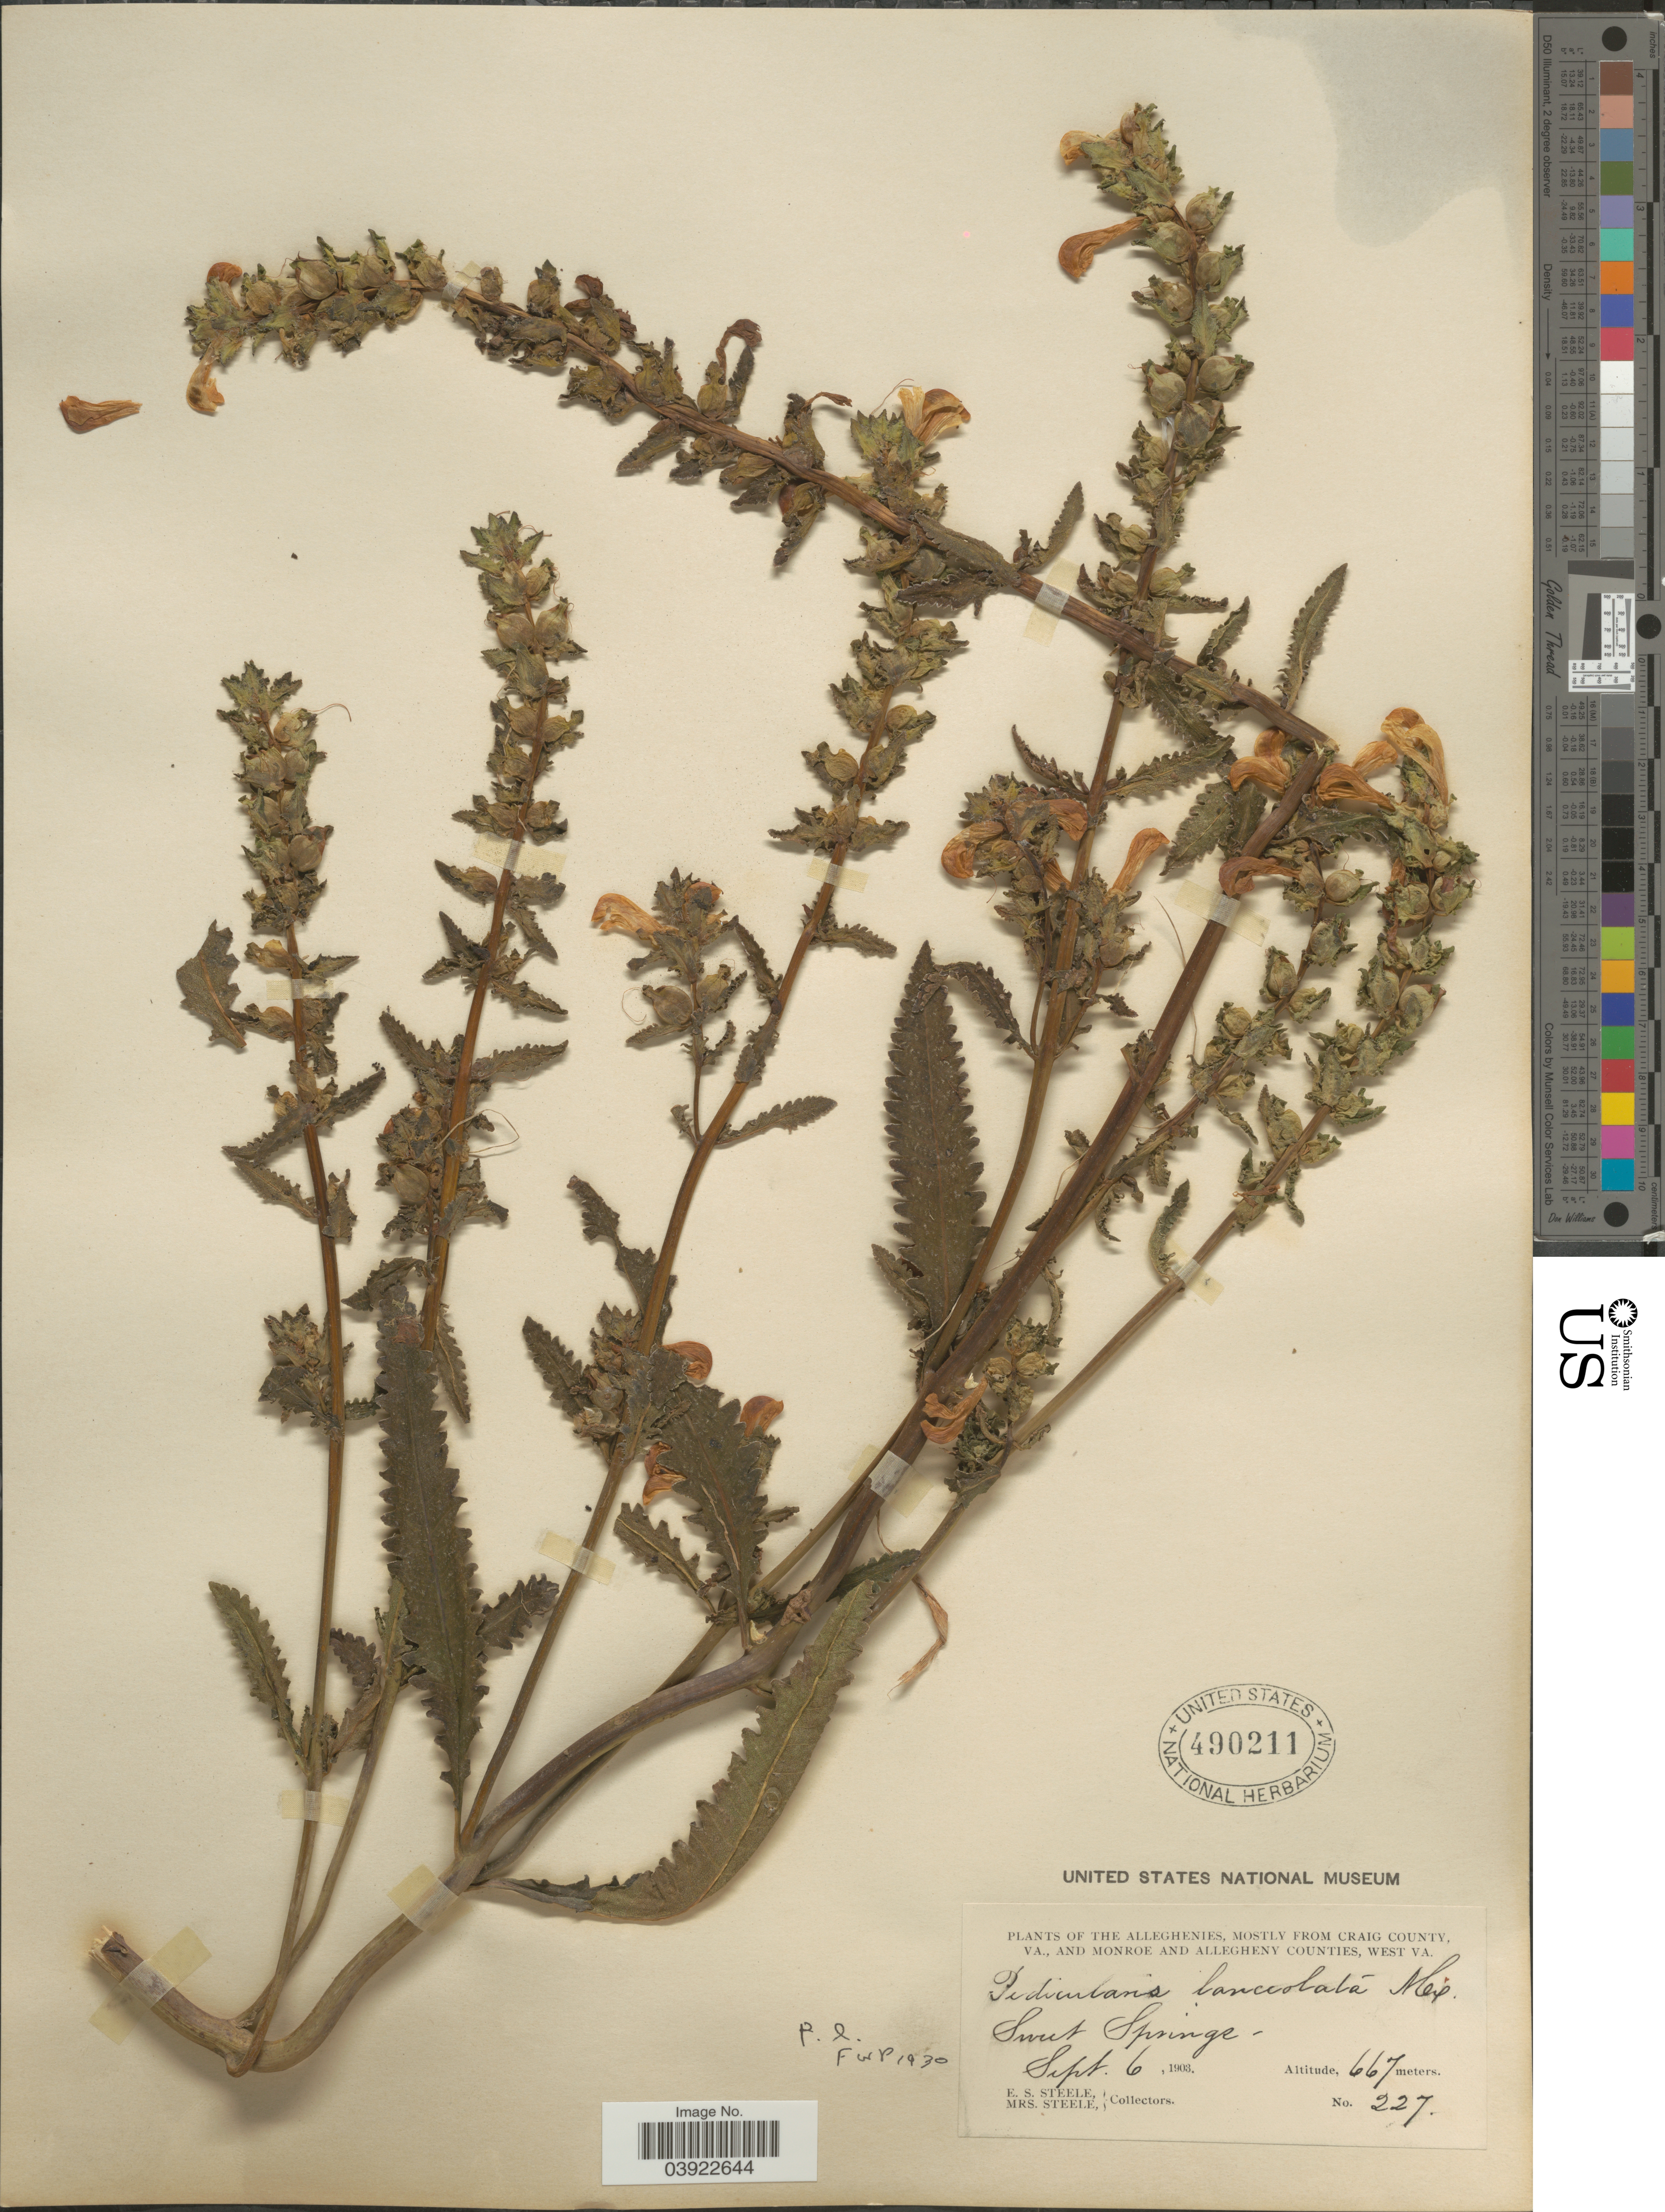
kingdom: Plantae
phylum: Tracheophyta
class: Magnoliopsida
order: Lamiales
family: Orobanchaceae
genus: Pedicularis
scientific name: Pedicularis lanceolata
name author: Michx.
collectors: E. Steele & Mrs. E. S. Steele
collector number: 227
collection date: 1903-09-06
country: United States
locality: The Alleghenies, mostly from Craig County, VA., and Monroe and Allegheny Counties, West VA. Sweet Spring.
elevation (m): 667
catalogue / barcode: US 490211